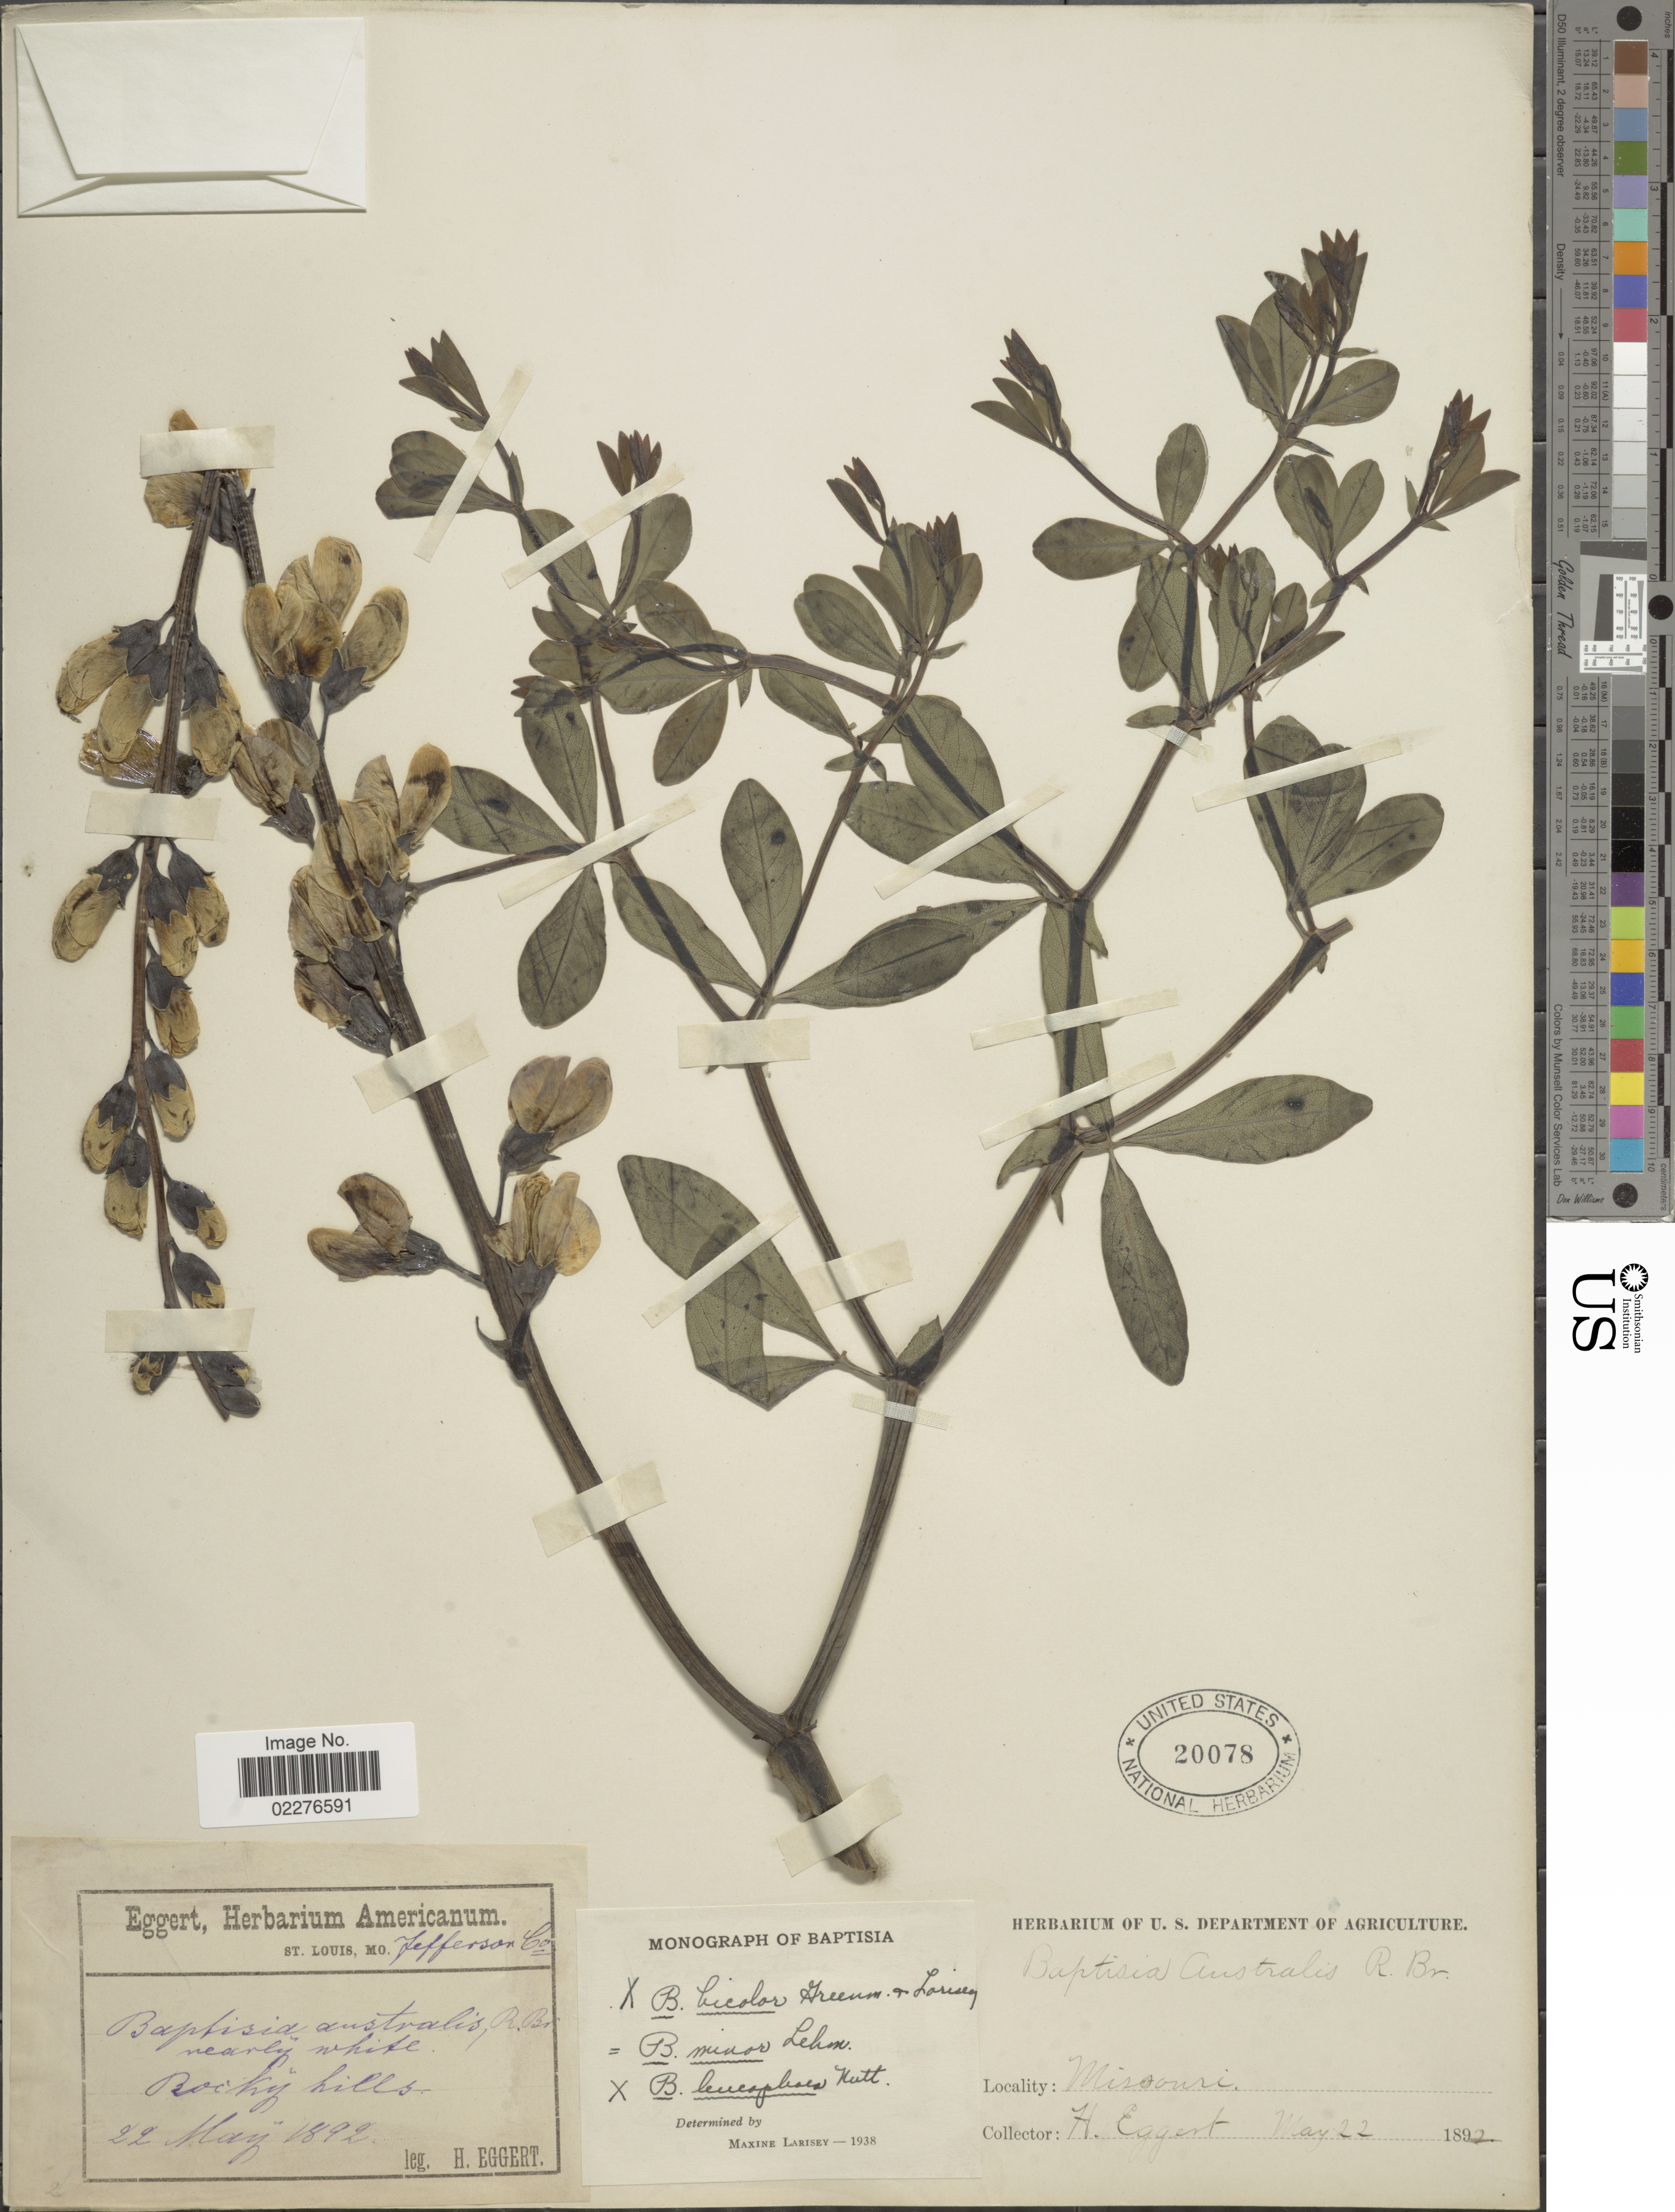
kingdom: Plantae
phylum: Tracheophyta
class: Magnoliopsida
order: Fabales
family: Fabaceae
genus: Baptisia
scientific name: Baptisia bicolor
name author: Greenm. & Larisey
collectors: H. Eggert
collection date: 1892-05-22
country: United States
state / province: Missouri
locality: Jefferson Co, Rocky hills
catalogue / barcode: US 20078